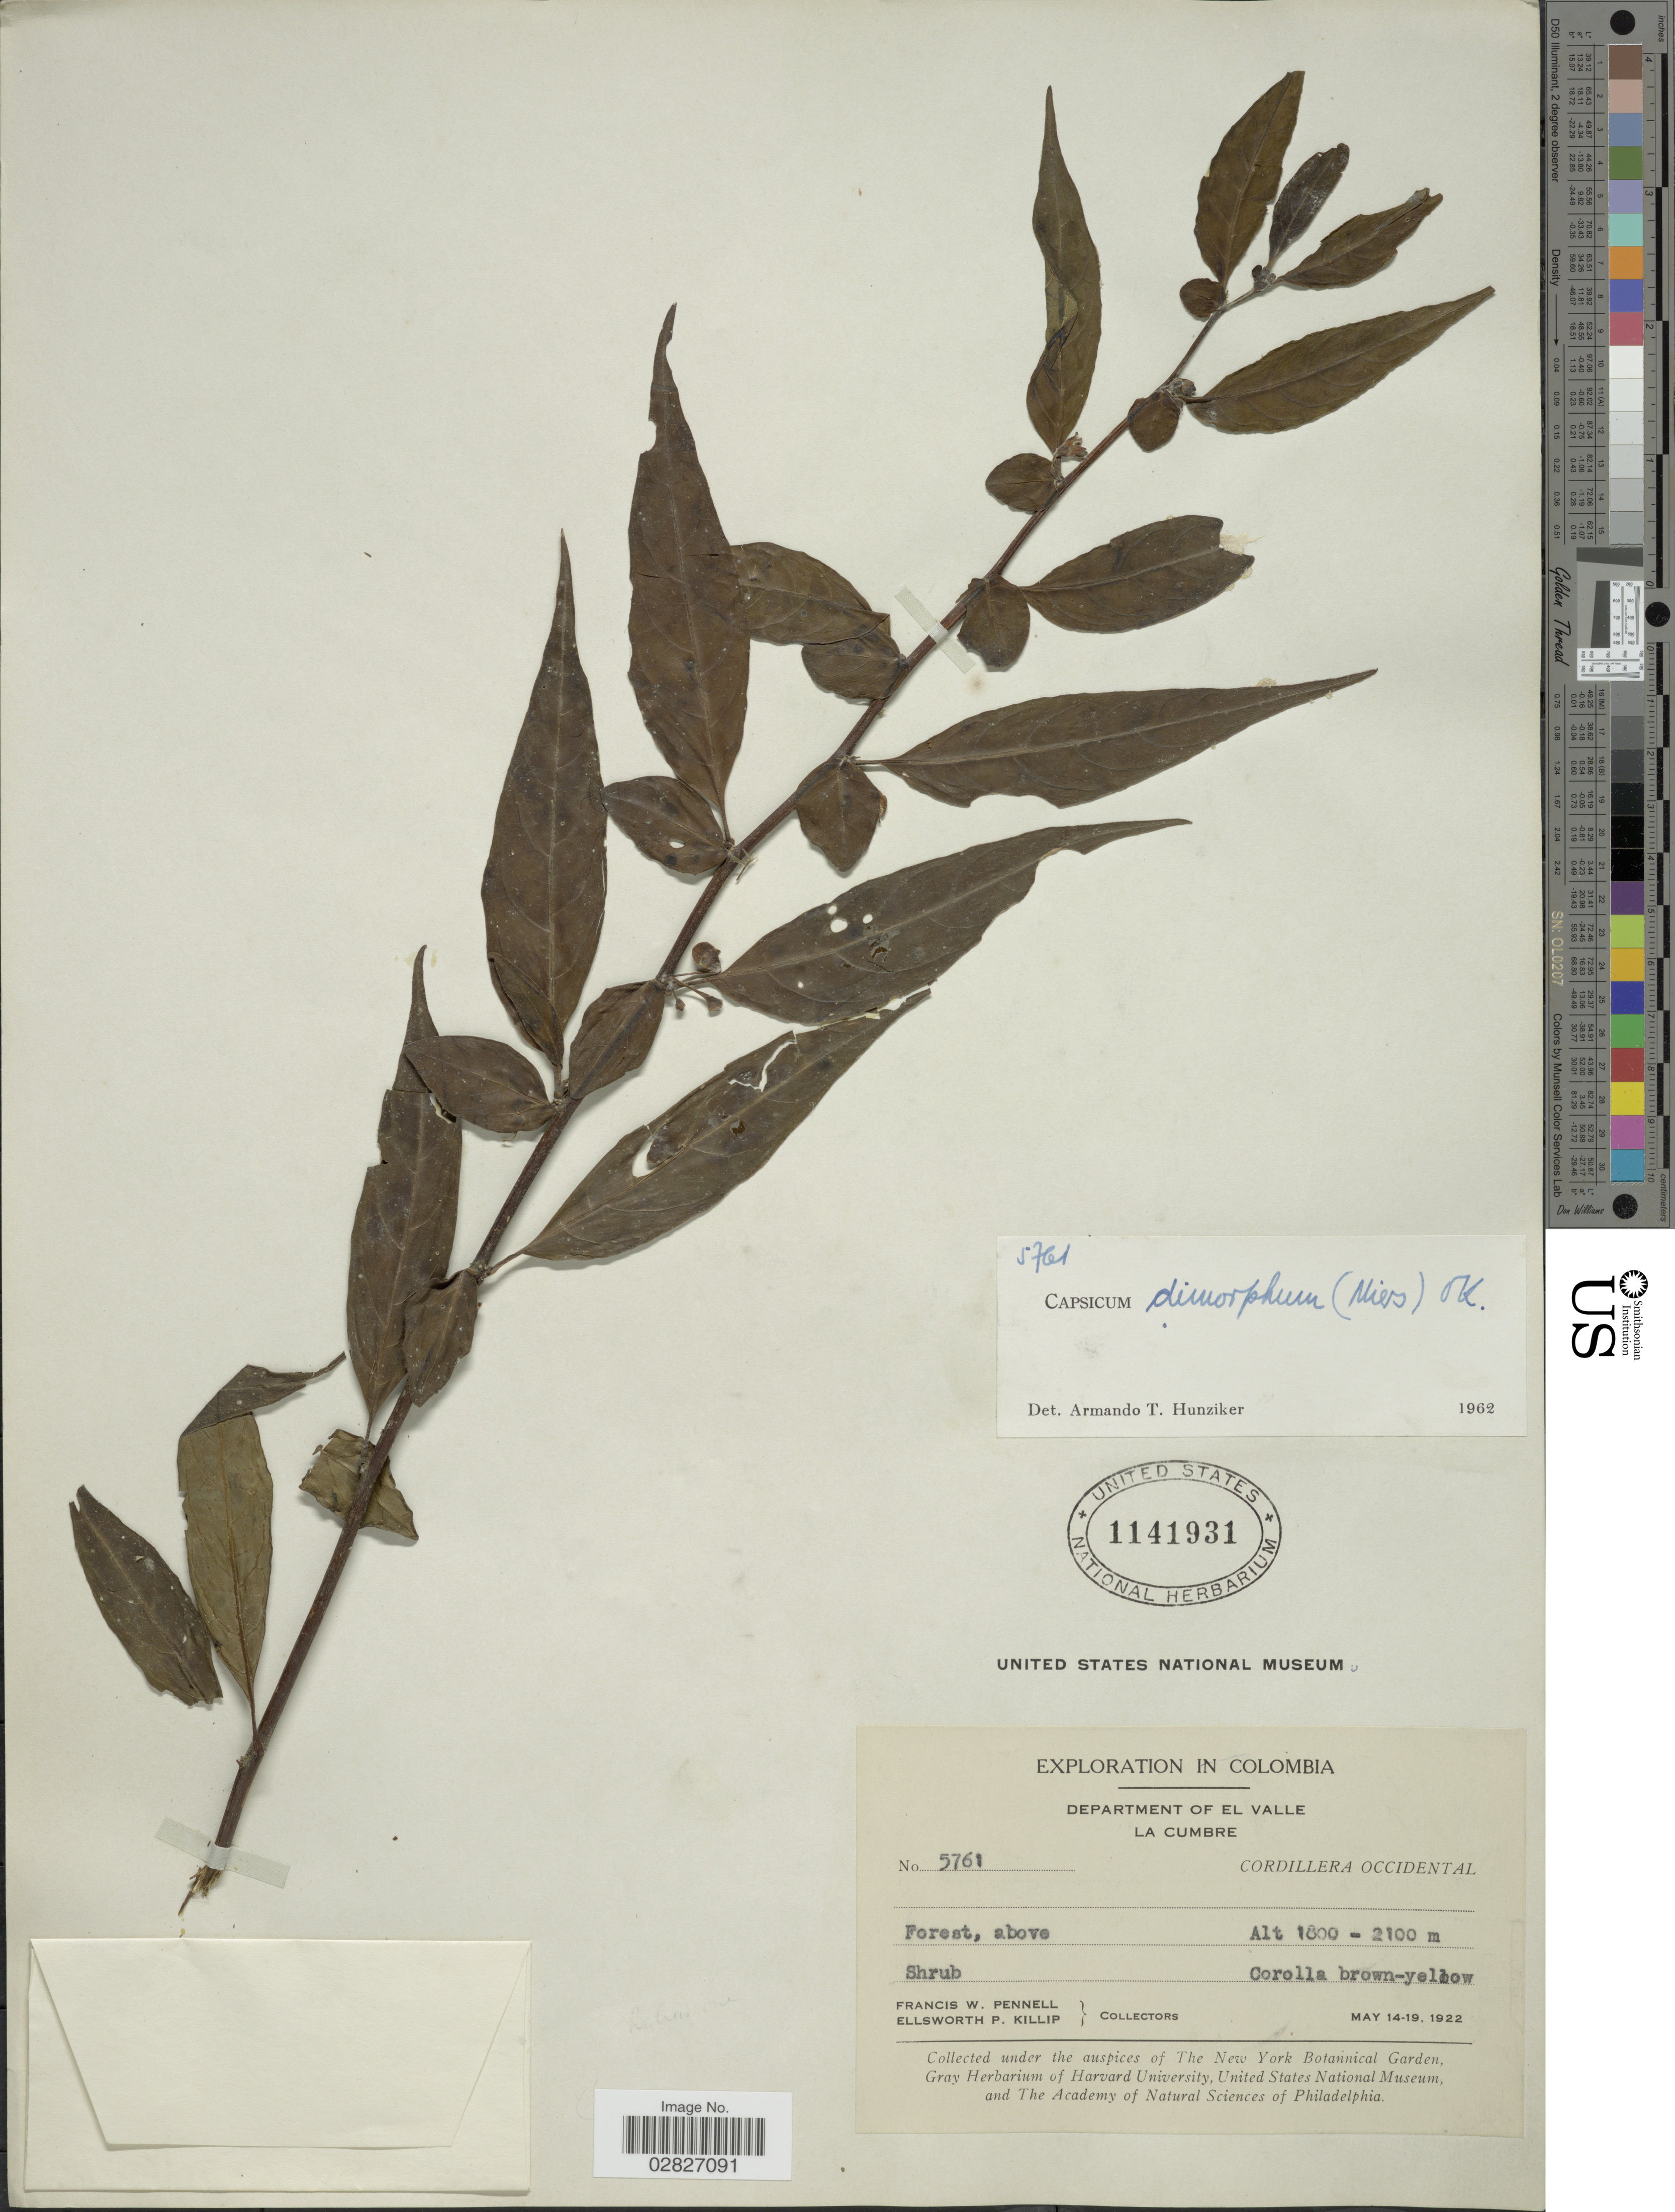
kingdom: Plantae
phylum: Tracheophyta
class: Magnoliopsida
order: Solanales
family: Solanaceae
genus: Capsicum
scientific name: Capsicum dimorphum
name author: (Miers) Kuntze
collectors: F. W. Pennell & E. P. Killip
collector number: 5761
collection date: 1922-05-14/1922-05-19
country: Colombia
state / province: Valle del Cauca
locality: Department of el Valle, La Cumbre, Cordillera Occidental.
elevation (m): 1800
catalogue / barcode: US 1141931